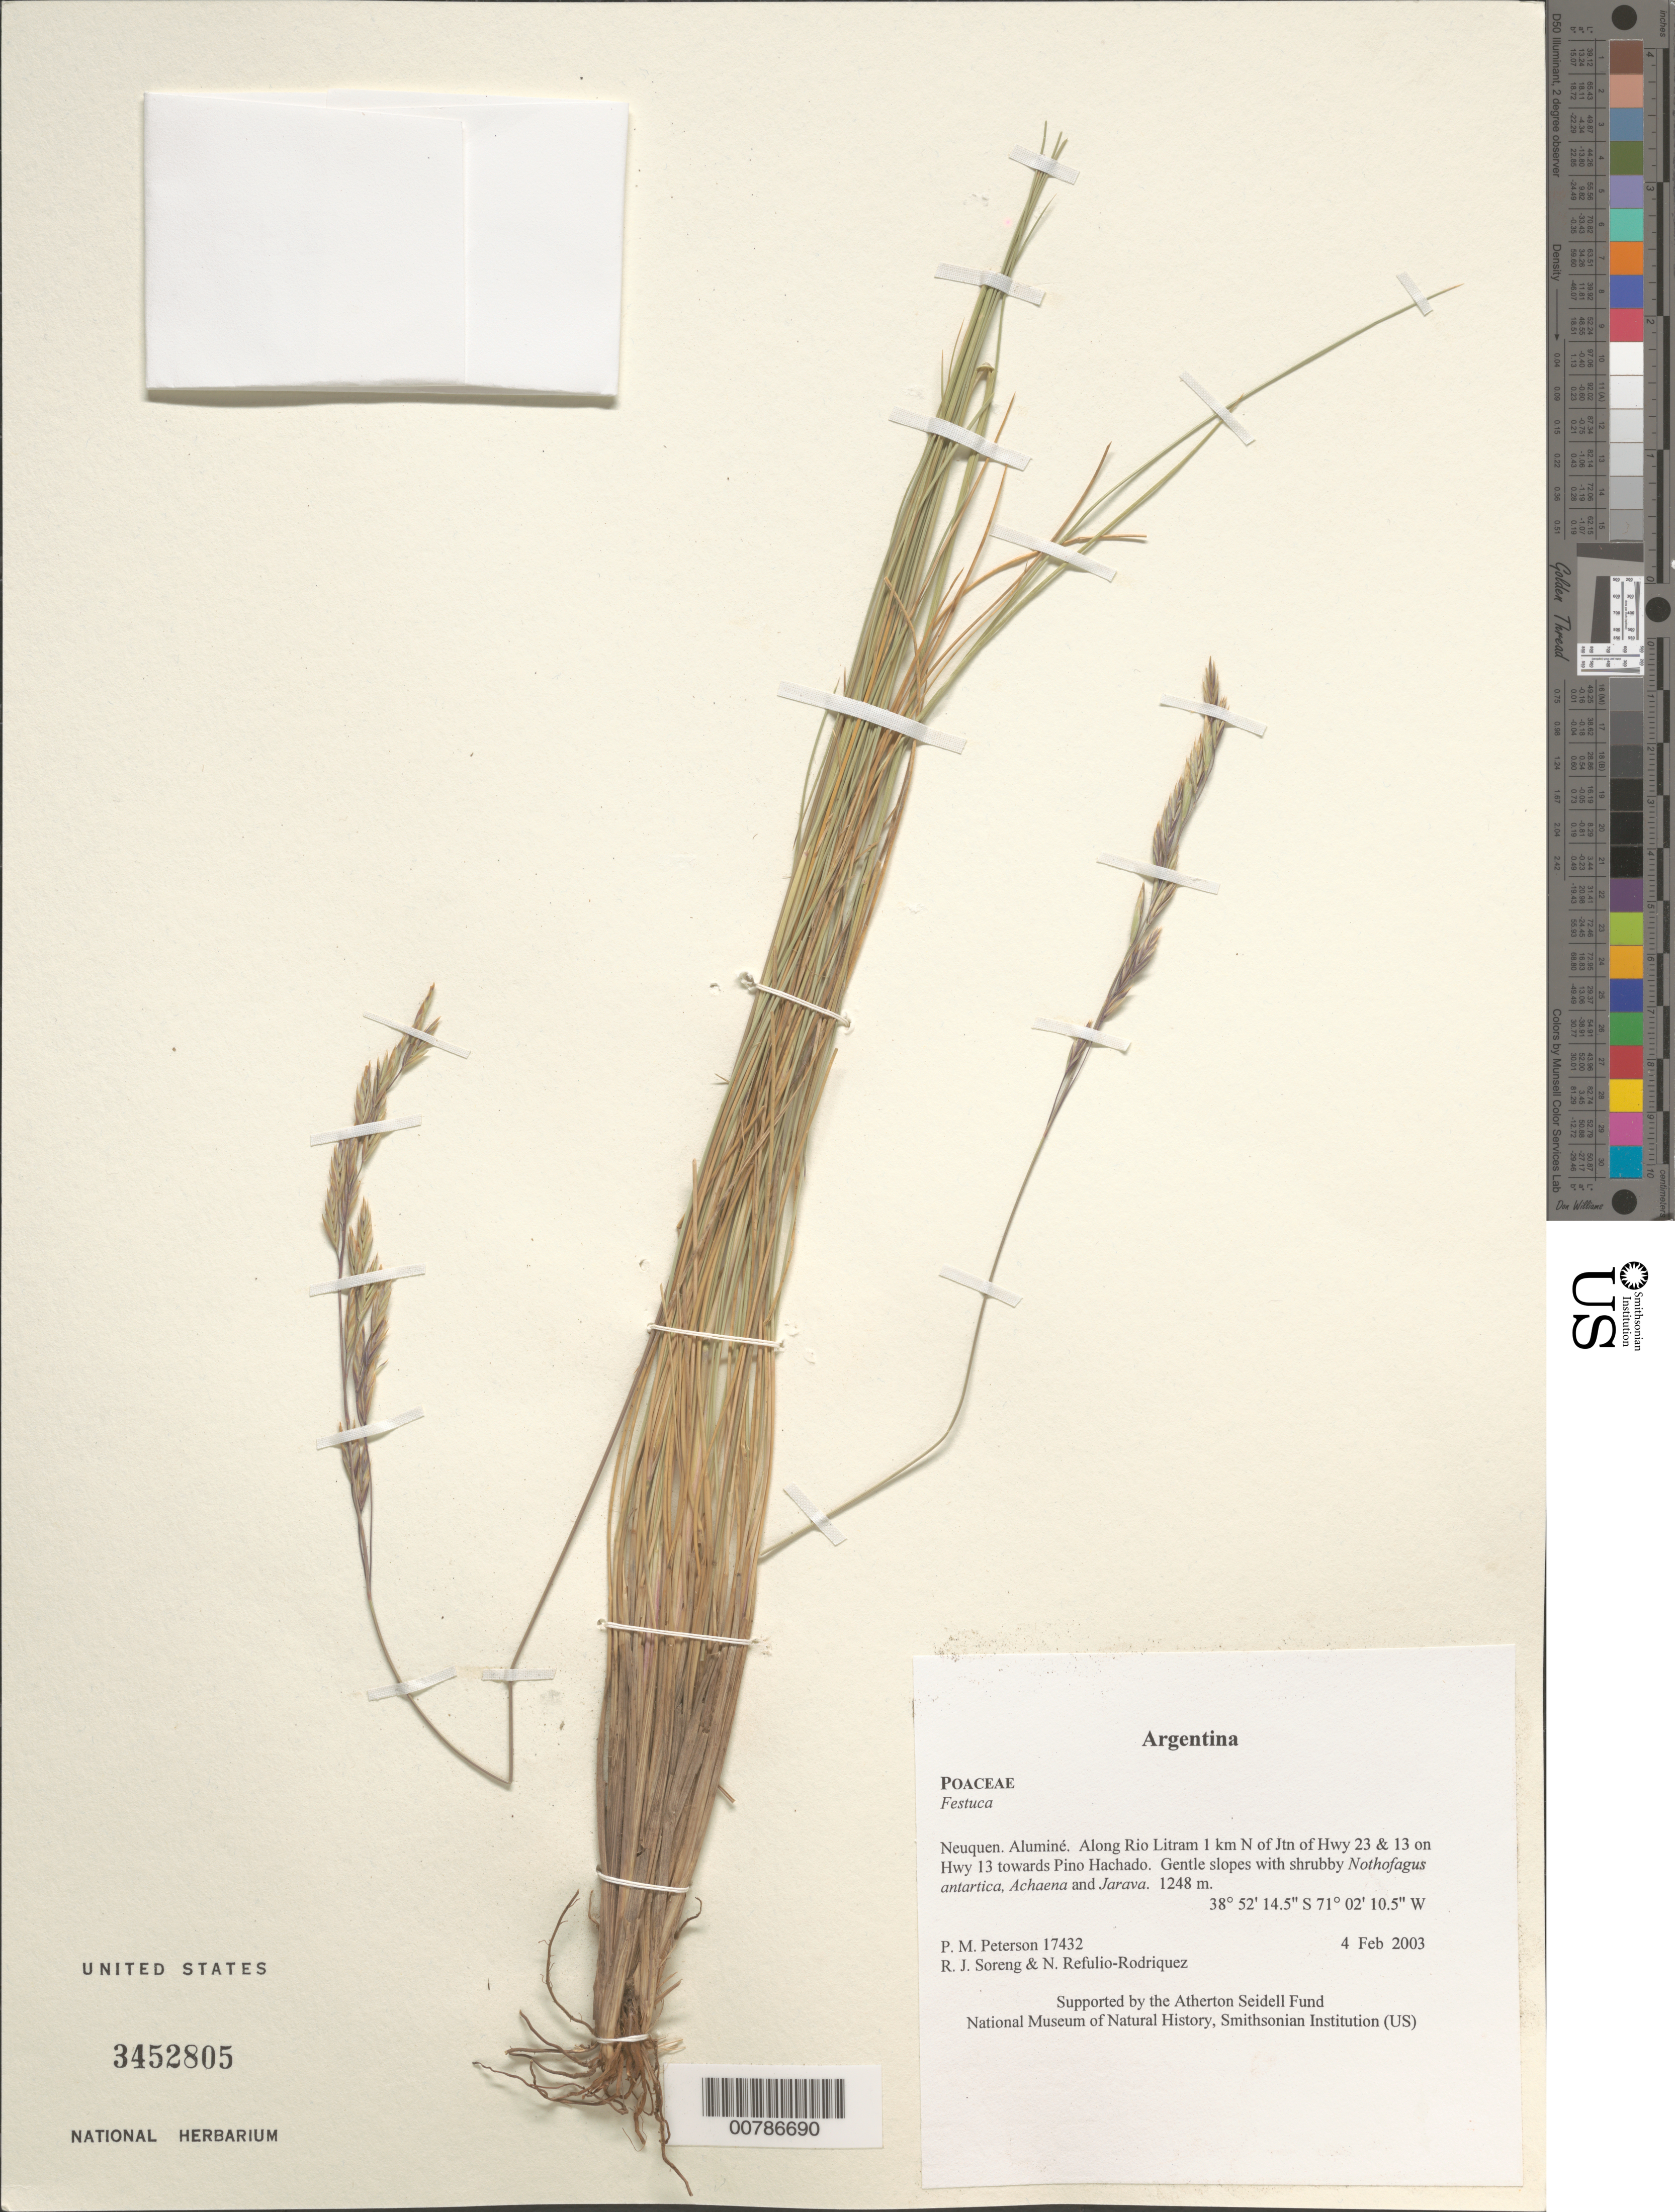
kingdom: Plantae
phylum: Tracheophyta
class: Liliopsida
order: Poales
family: Poaceae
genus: Festuca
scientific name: Festuca sp.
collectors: P. M. Peterson, R. J. Soreng & N. Refulio-Rodríguez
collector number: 17432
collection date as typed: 04 Feb 2003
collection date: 2003-02-04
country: Argentina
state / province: Neuquen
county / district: Aluminé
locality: Along Rio Litram 1 km N of Jtn of Hwy 23 & 13 on Hwy 13 towards Pino Hachado. Gentle slopes with shrubby Nothofagus antartica, Achaena and Jarava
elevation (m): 1248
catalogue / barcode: US 3452805